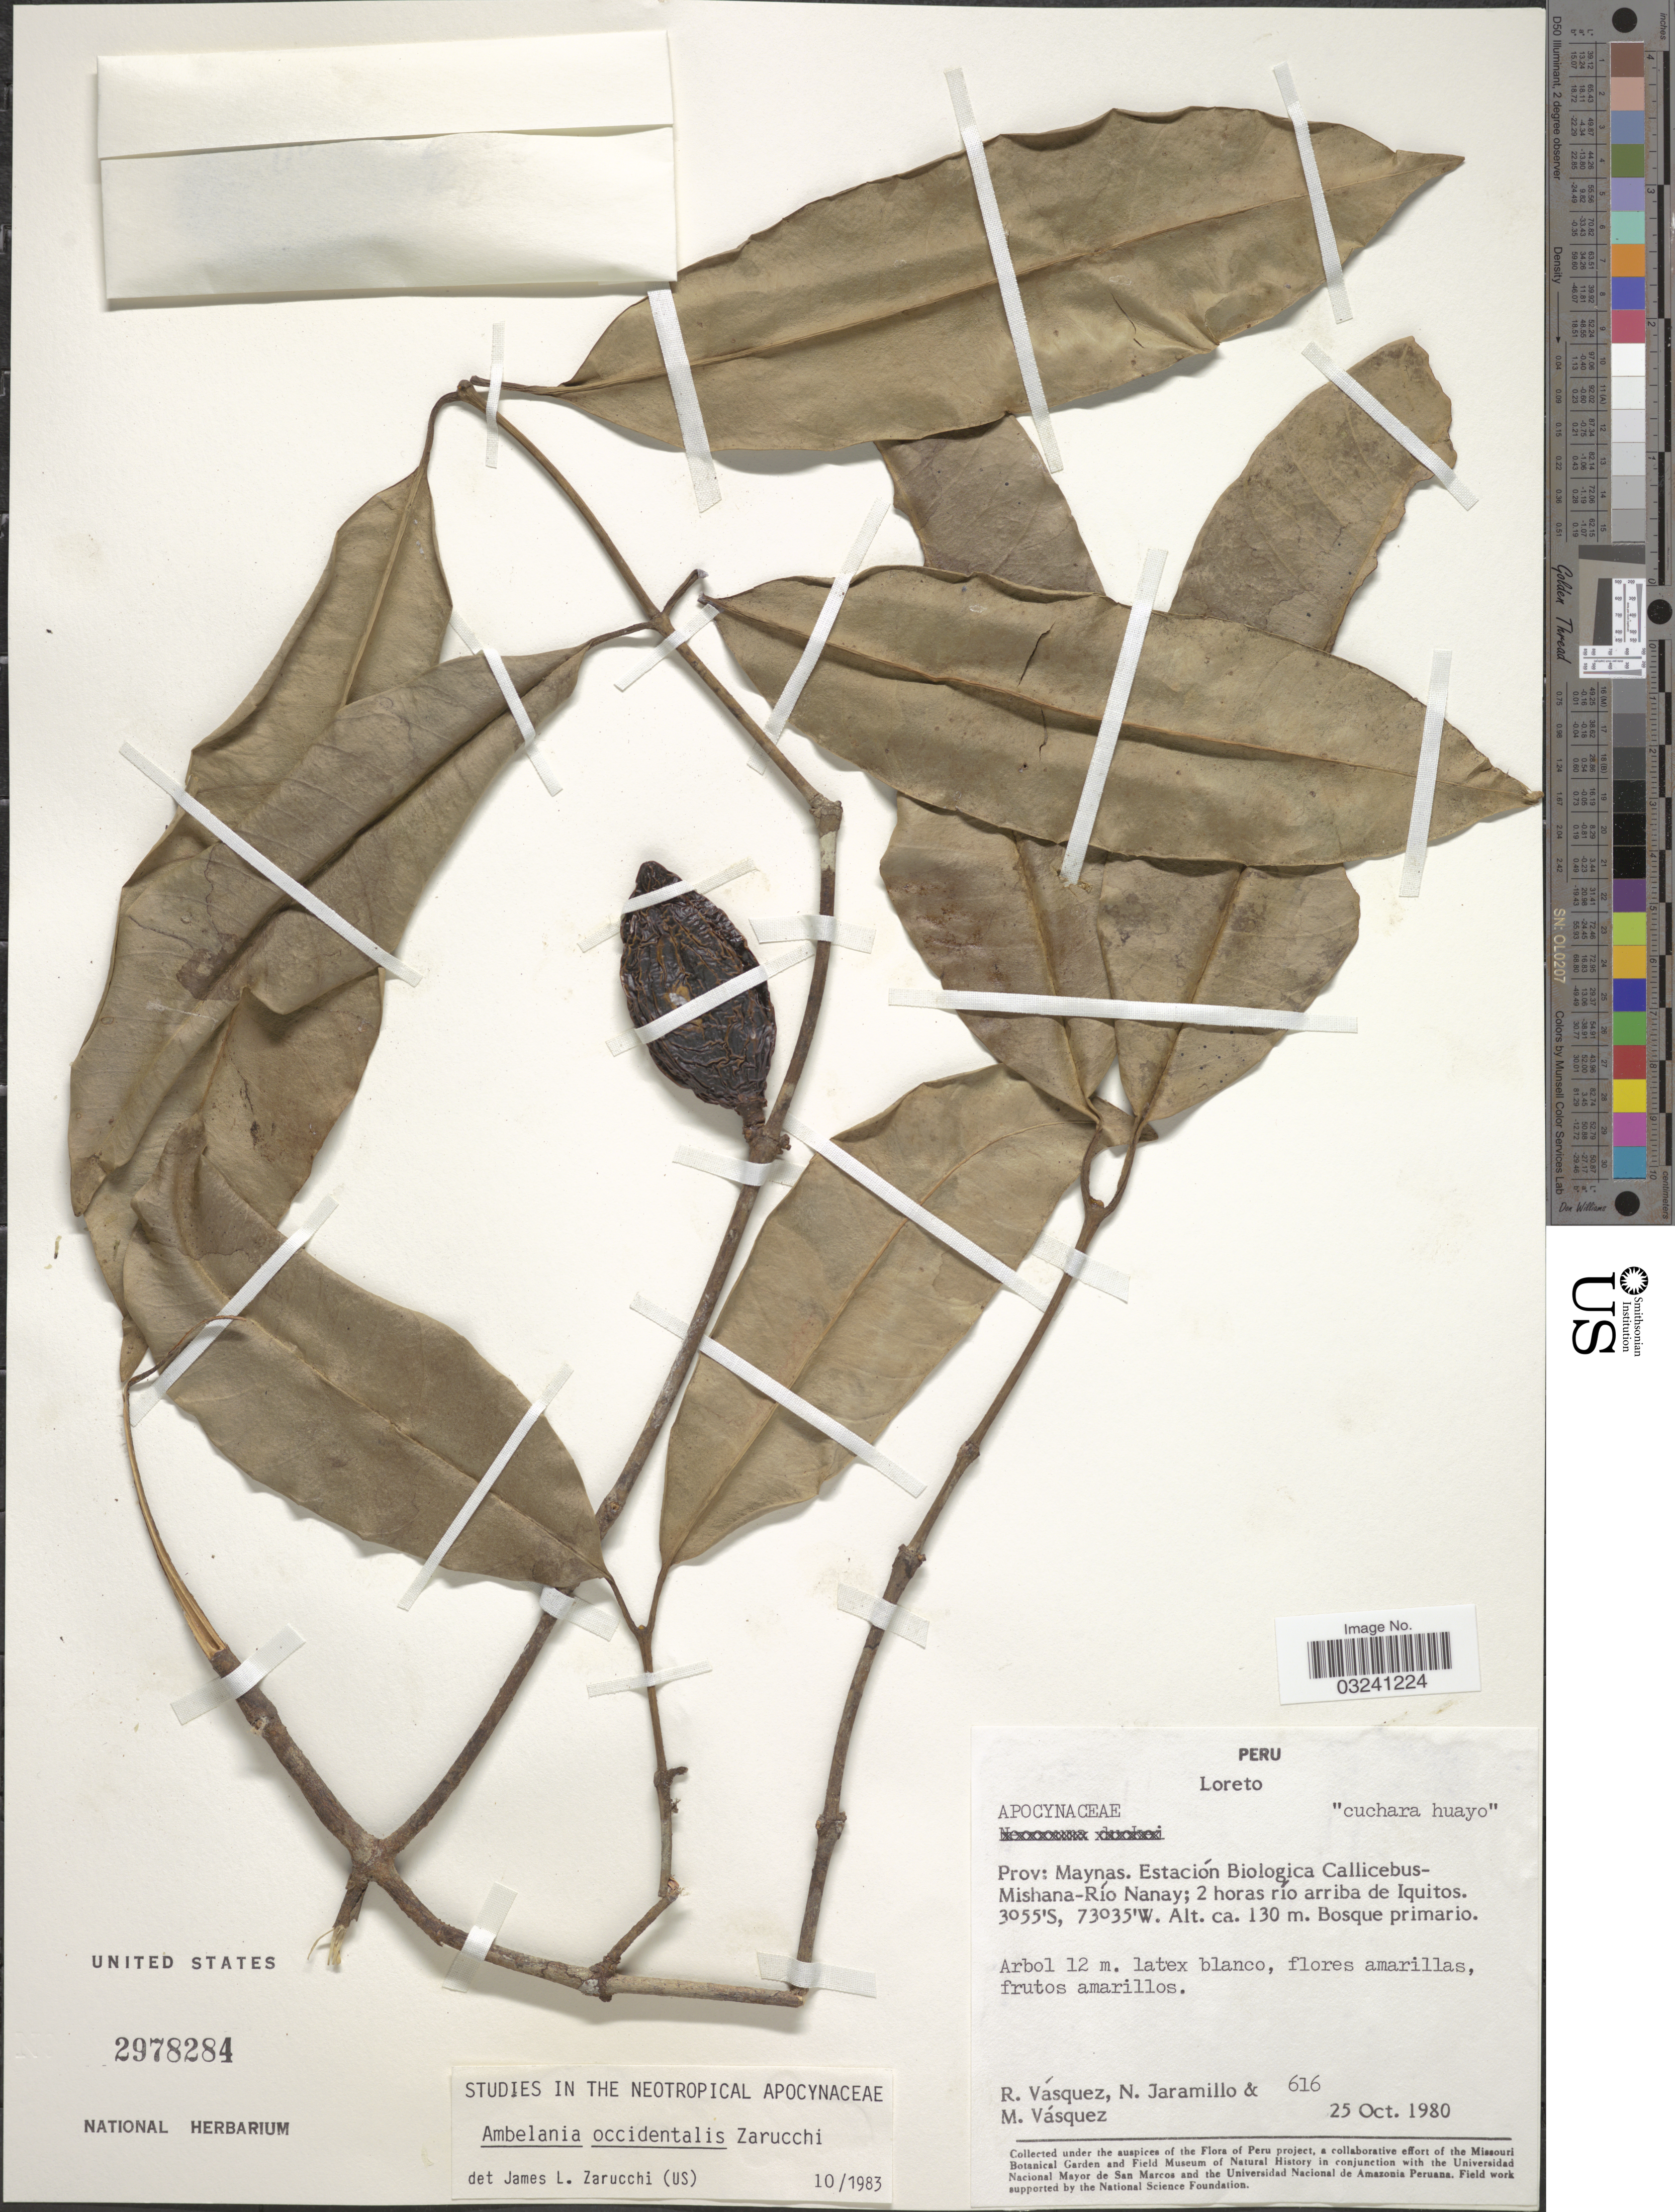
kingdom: Plantae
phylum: Tracheophyta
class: Magnoliopsida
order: Gentianales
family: Apocynaceae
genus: Ambelania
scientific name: Ambelania occidentalis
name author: Zarucchi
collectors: R. Vásquez, N. Jaramillo & M. Vasquez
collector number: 616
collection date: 1980-10-25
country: Peru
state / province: Loreto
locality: Prov: Maynas. Estación Biologica Callicebus-Mishana-Río Nanay; 2 horas río arriba de Iquitos.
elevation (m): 130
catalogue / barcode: US 2978284